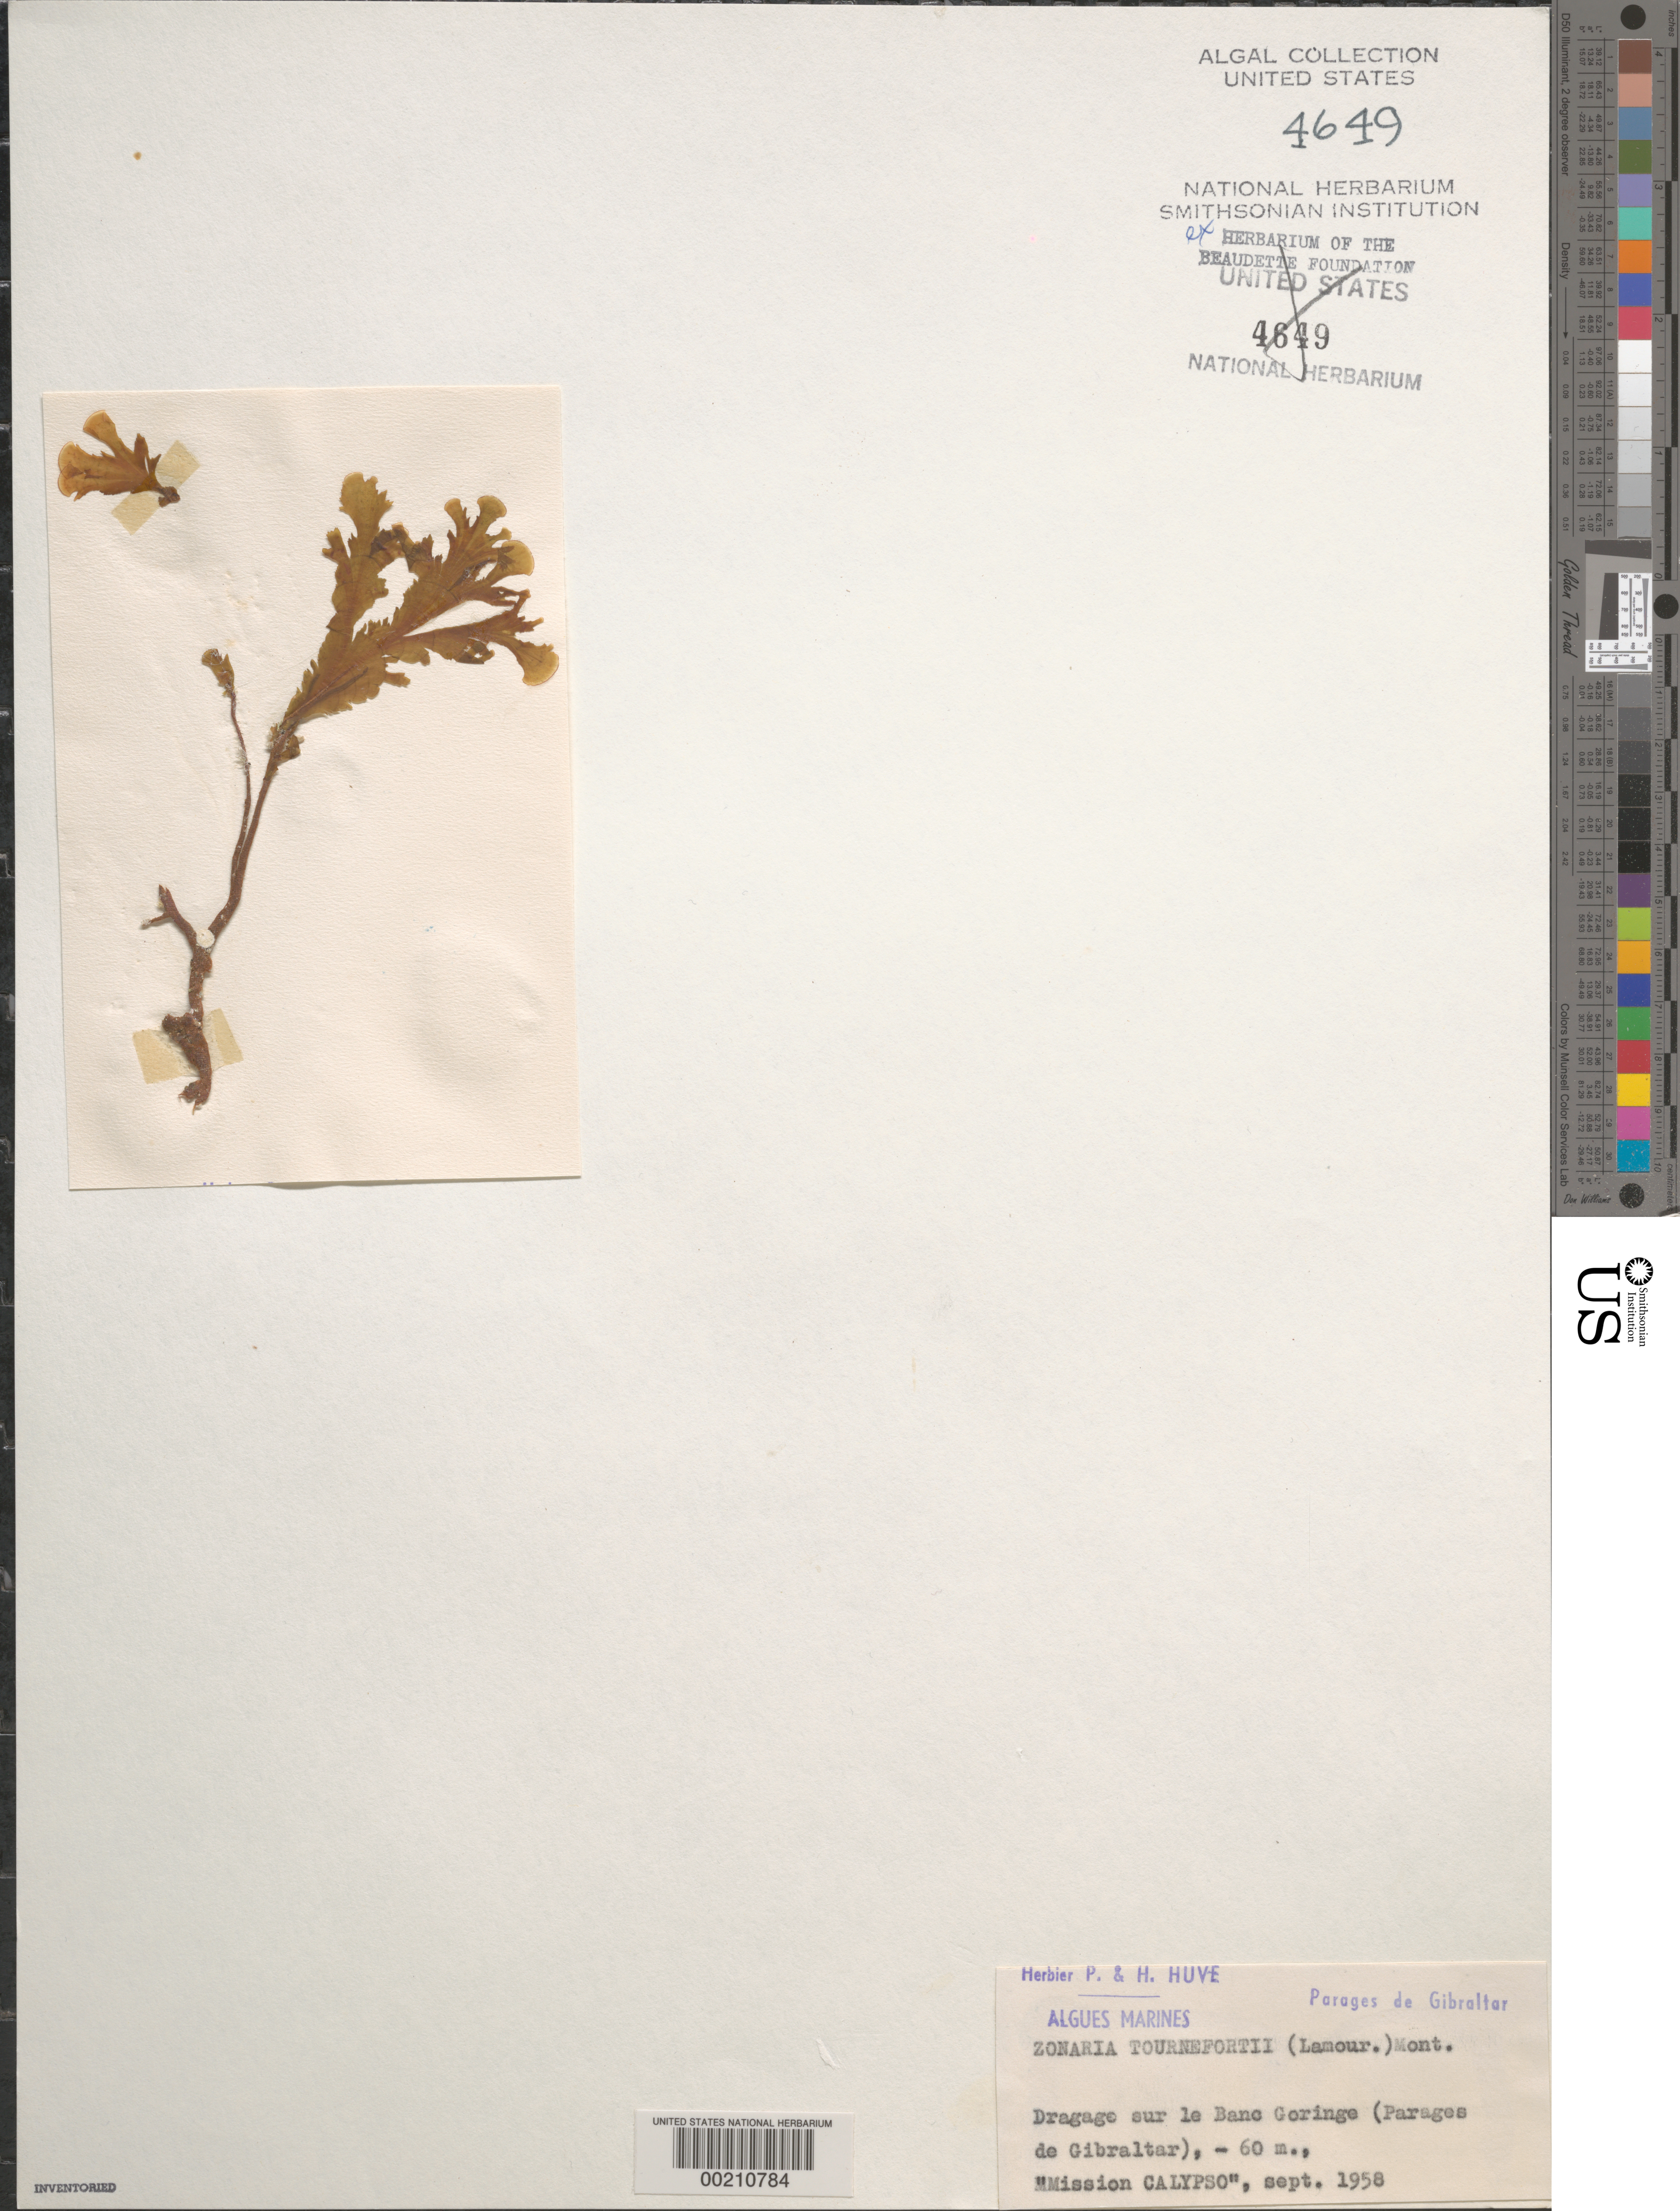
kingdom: Chromista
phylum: Ochrophyta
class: Phaeophyceae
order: Dictyotales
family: Dictyotaceae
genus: Zonaria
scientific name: Zonaria tournefortii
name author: (J.V.Lamouroux) Mont.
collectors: P. Huve & H. Huve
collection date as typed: Sep 1958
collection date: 1958-09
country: Spain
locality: Banc goringe, strait of gibraltar (parages de gibraltar)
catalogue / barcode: US 4649